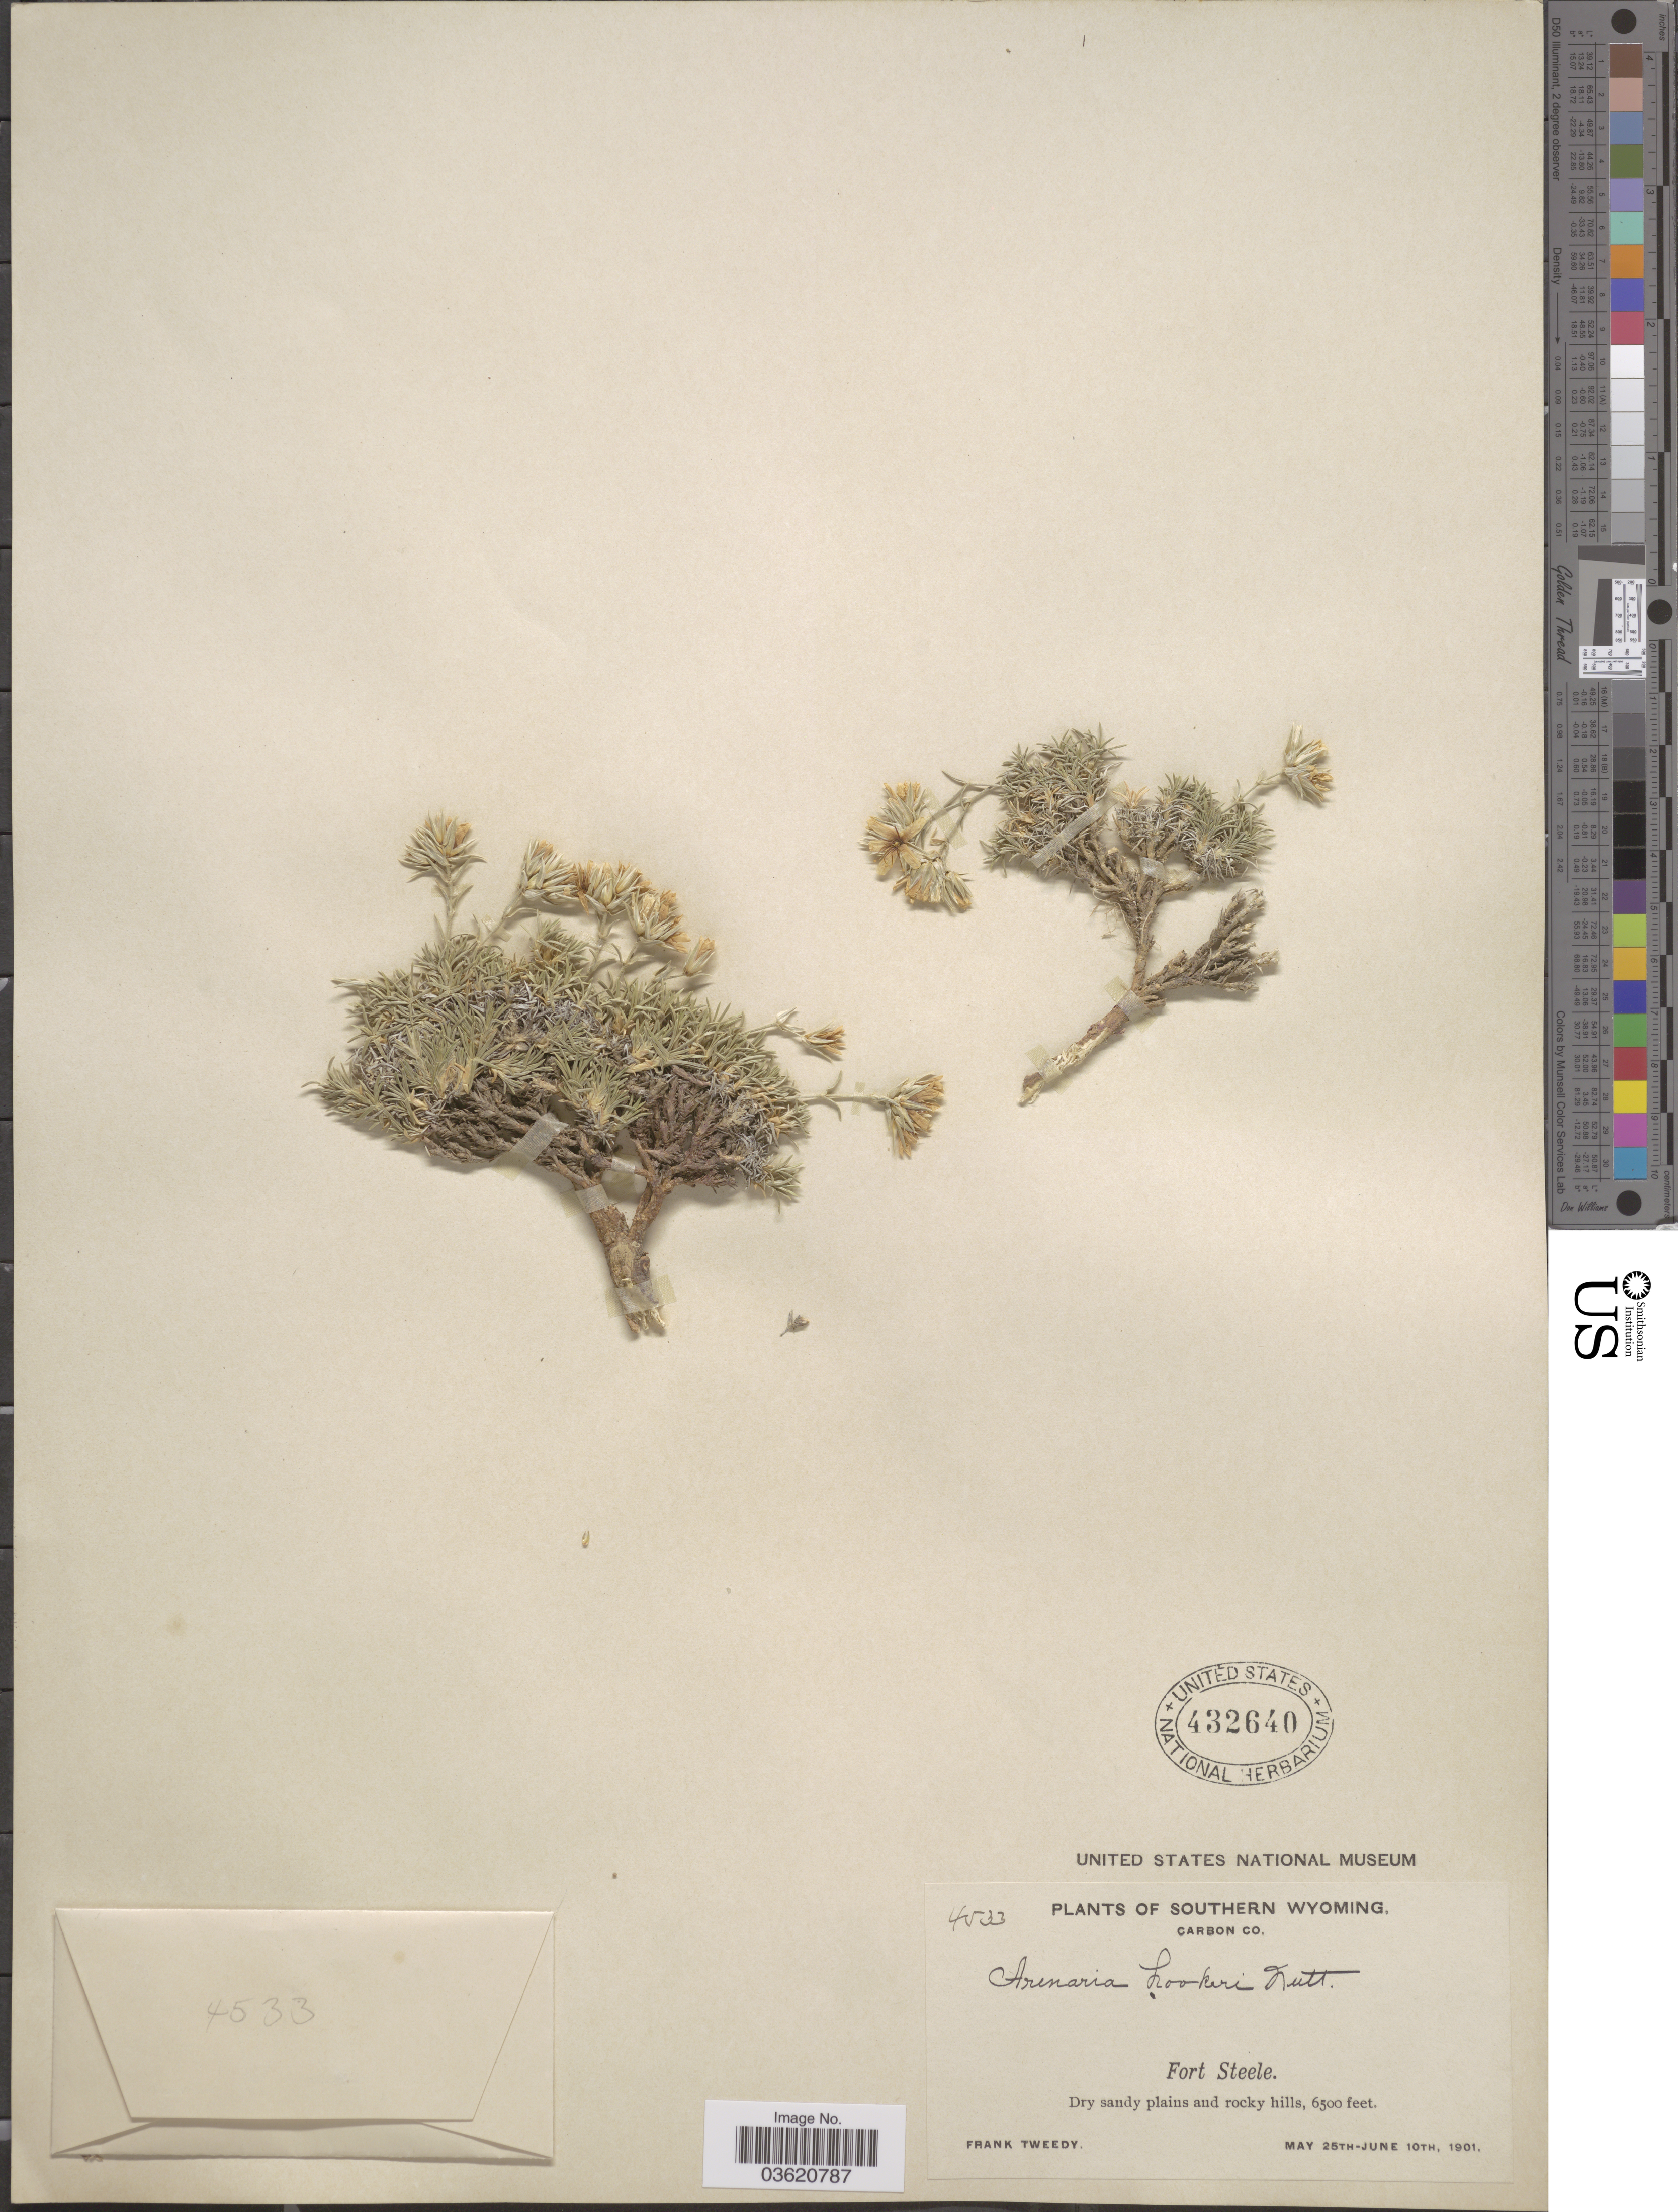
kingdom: Plantae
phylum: Tracheophyta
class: Magnoliopsida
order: Caryophyllales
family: Caryophyllaceae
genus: Eremogone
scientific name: Eremogone hookeri var. hookeri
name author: (Nutt.) W.A. Weber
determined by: Strong, Mark T., (BOT), Smithsonian Institution - National Museum of Natural History (UNITED STATES)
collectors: F. Tweedy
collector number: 4533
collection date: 1901-05-25/1901-06-10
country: United States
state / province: Wyoming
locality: Southern Wyoming. Carbon Co. Fort Steele.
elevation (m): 1981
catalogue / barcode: US 432640